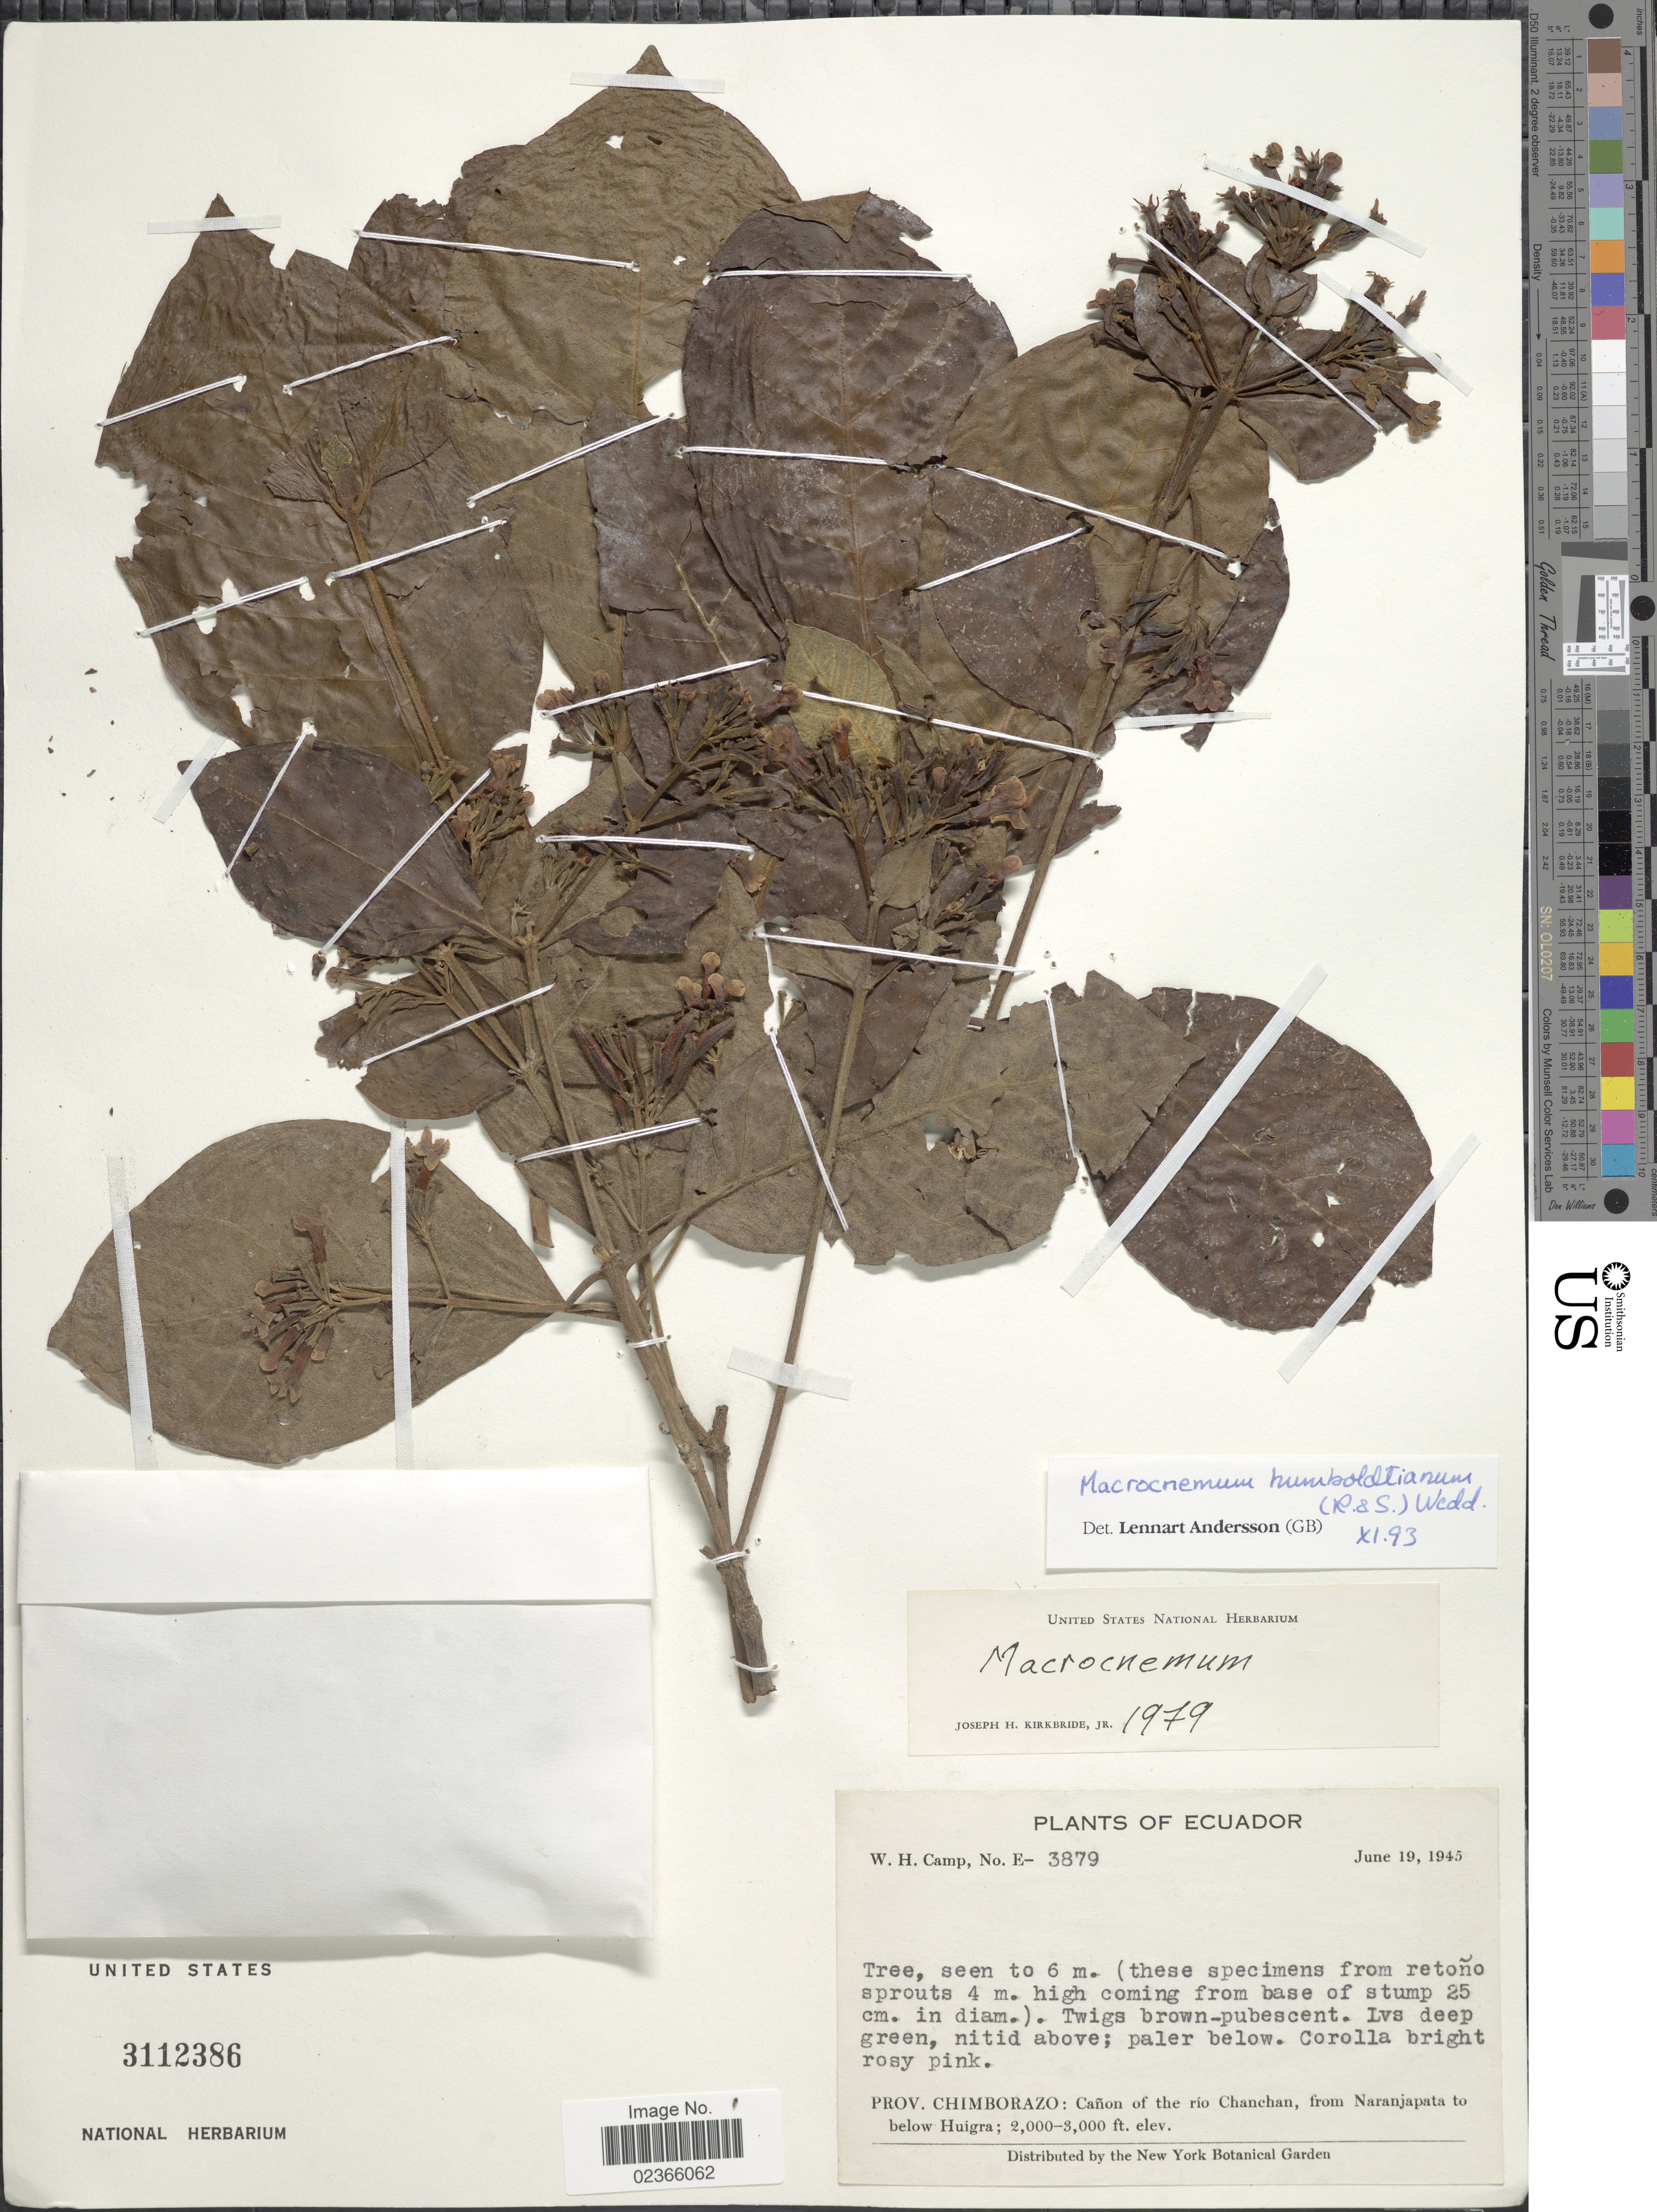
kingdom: Plantae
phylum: Tracheophyta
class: Magnoliopsida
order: Gentianales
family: Rubiaceae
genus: Macrocnemum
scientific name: Macrocnemum humboldtianum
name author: (Schult.) Wedd.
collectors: W. H. Camp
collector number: E-3879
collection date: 1945-06-19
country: Ecuador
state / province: Chimborazo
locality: Prov. Chimborazo: Canon of the rio Chanchan, from Naranjapata to below Huigra.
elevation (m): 610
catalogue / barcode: US 3112386